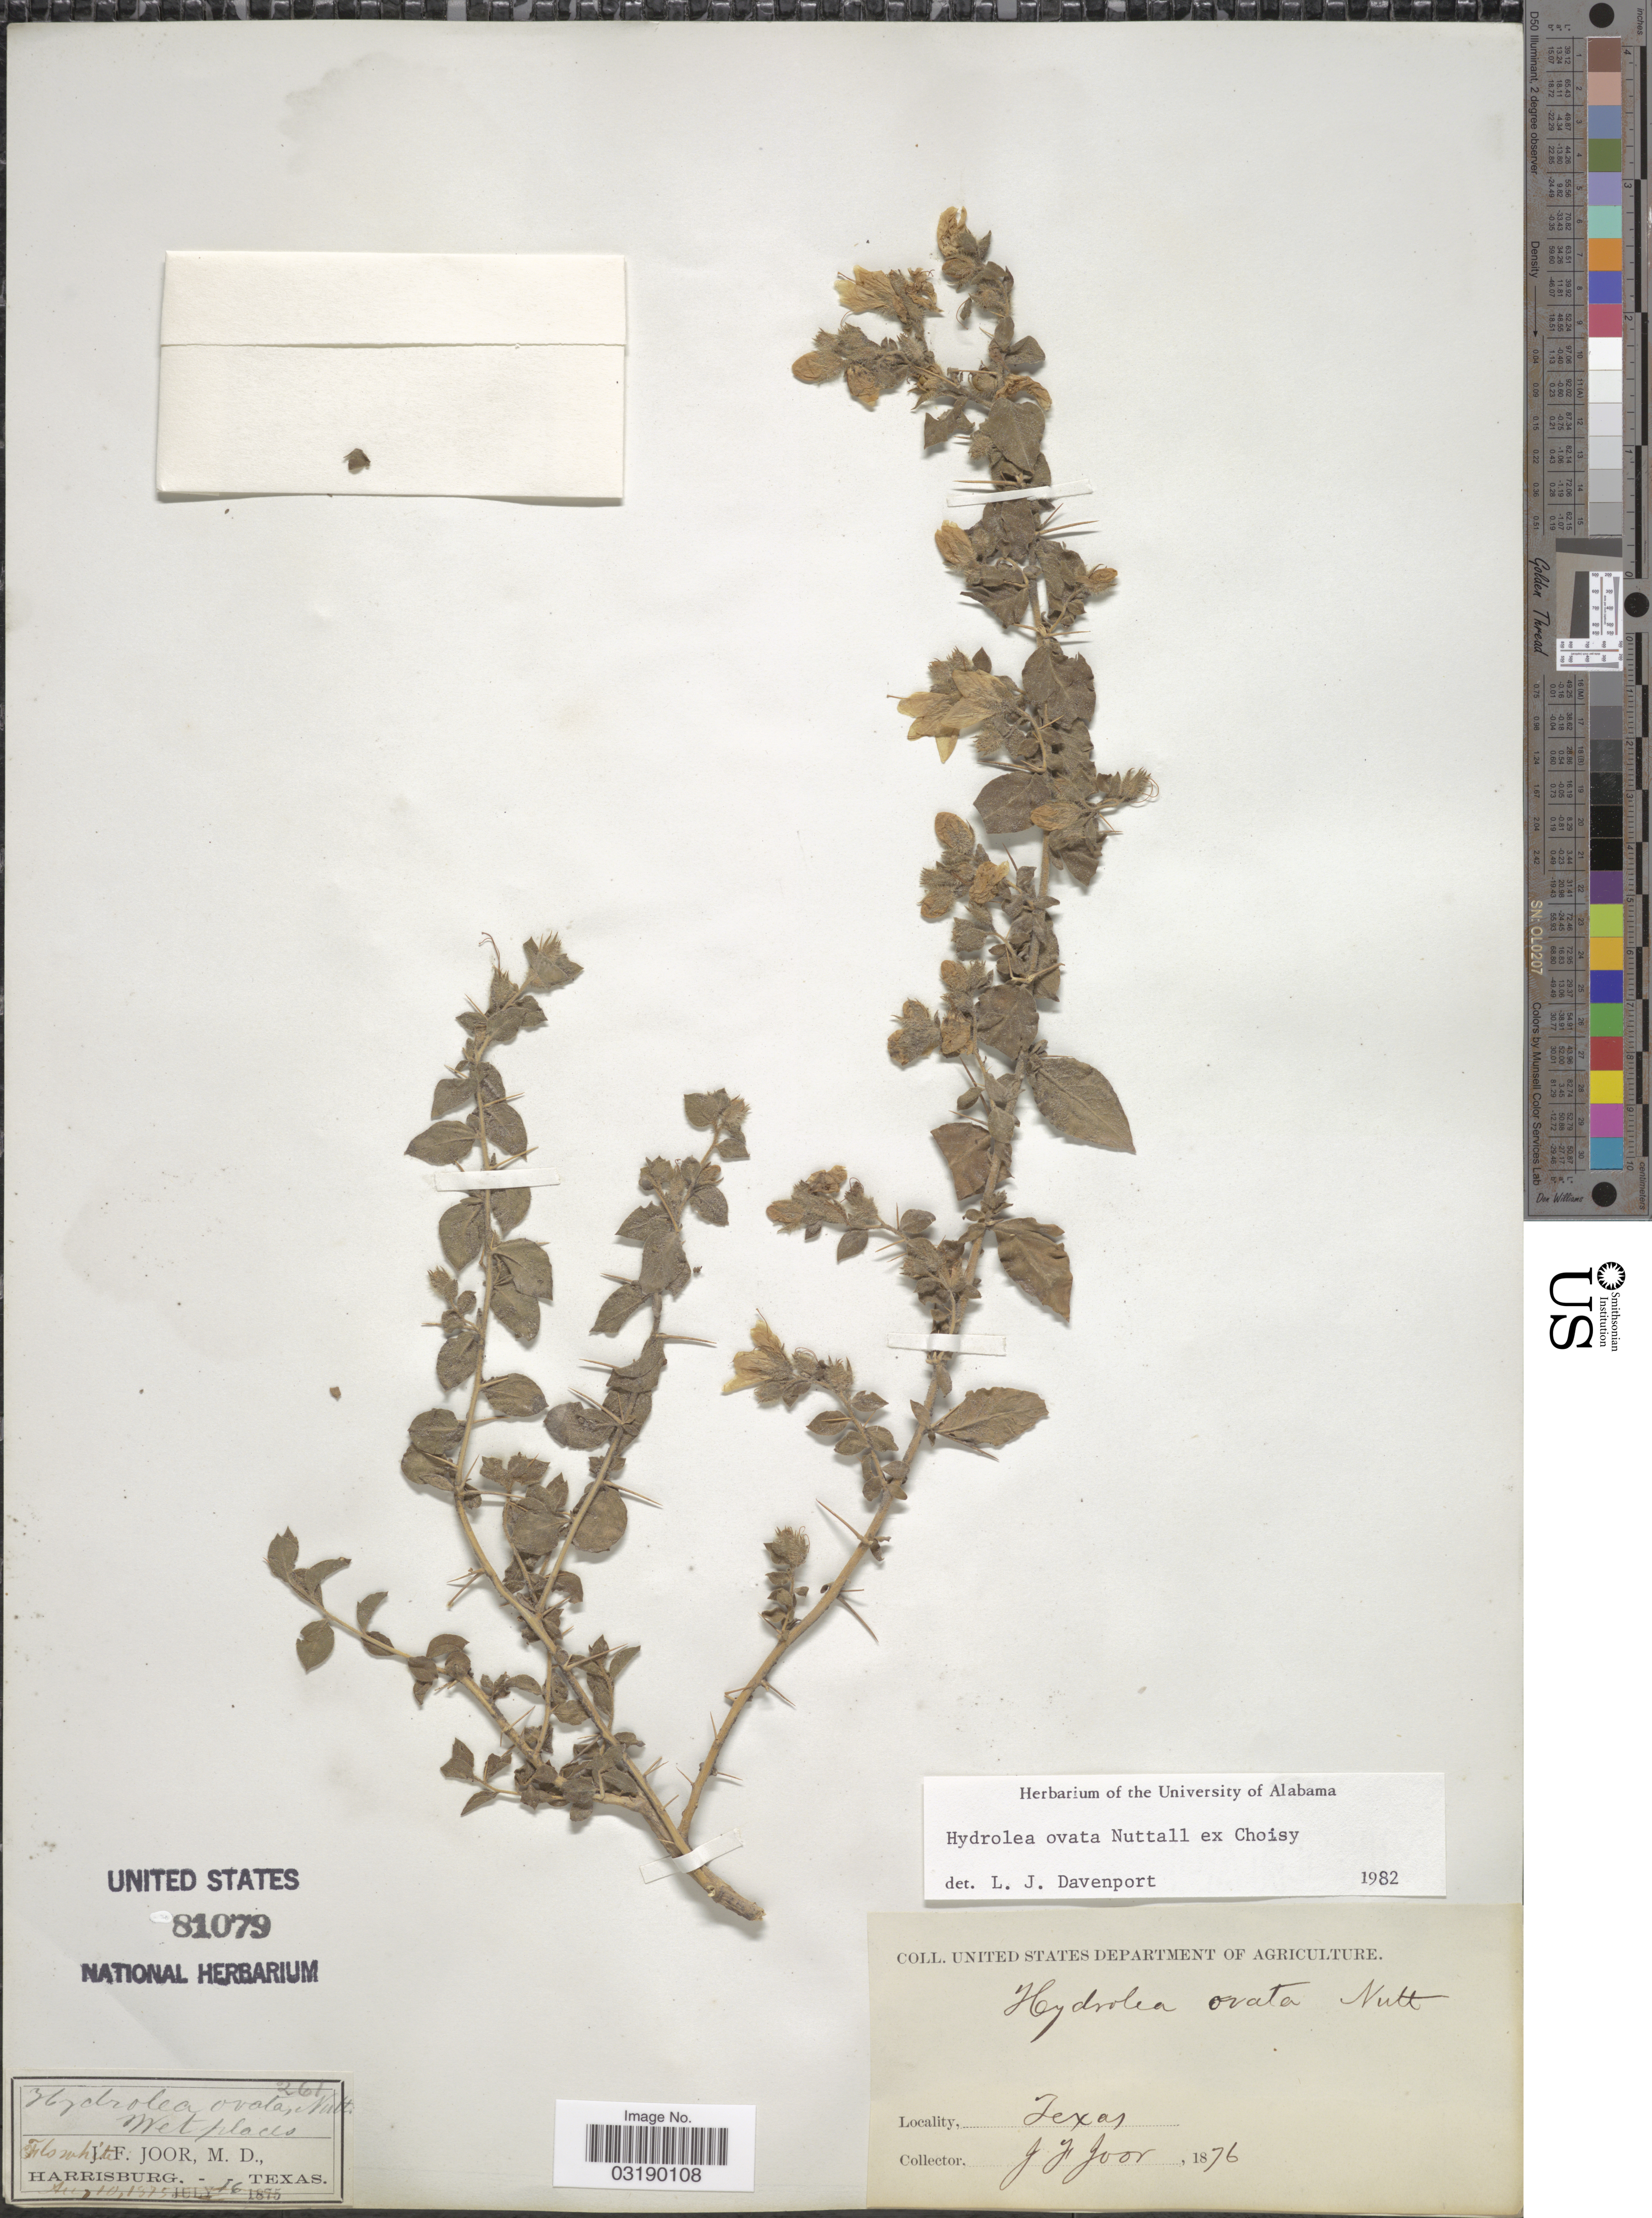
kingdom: Plantae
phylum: Tracheophyta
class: Magnoliopsida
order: Solanales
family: Hydroleaceae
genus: Hydrolea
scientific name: Hydrolea ovata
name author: Nutt. ex Choisy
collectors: J. F. Joor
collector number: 261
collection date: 1875-08-10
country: United States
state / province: Texas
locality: Harrisburg.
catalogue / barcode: US 81079